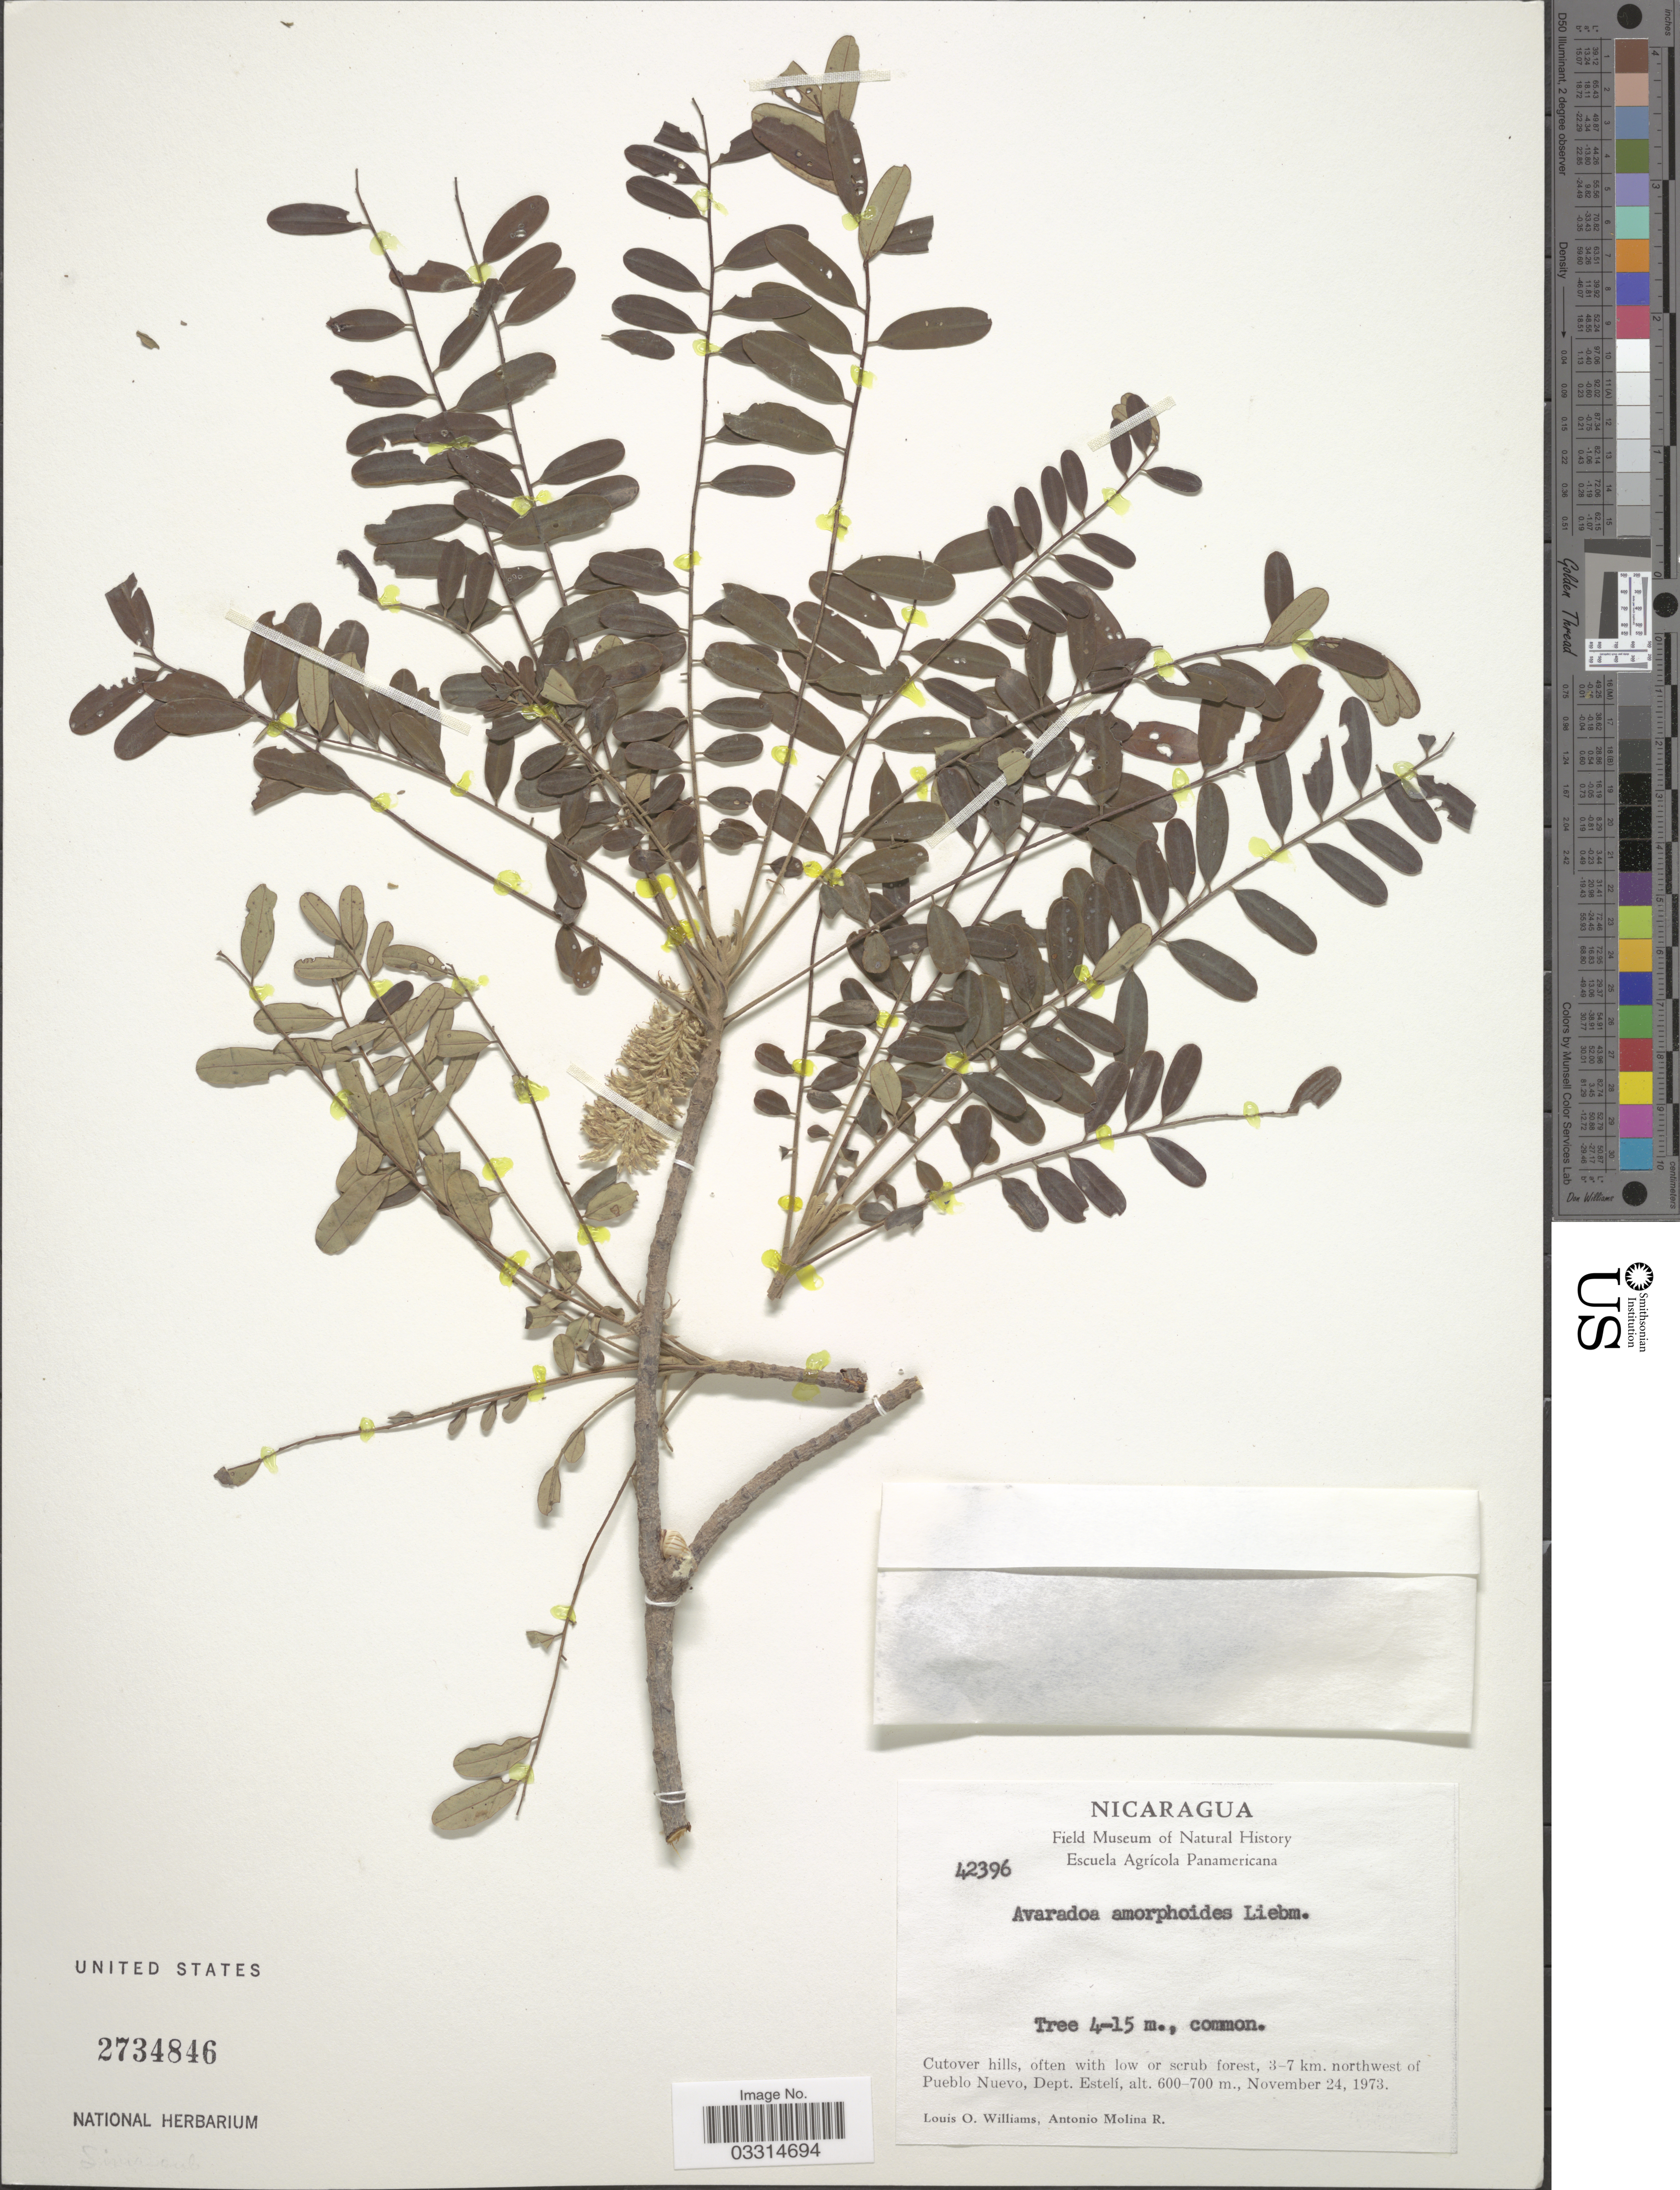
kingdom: Plantae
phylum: Tracheophyta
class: Magnoliopsida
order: Picramniales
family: Picramniaceae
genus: Alvaradoa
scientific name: Alvaradoa amorphoides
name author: Liebm.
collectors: L. O. Williams & A. Molina R.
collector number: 42396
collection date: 1973-11-24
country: Nicaragua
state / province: Esteli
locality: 3-7 km. northwest of Pueblo Nuevo, Dept. Estelí.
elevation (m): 600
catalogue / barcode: US 2734846